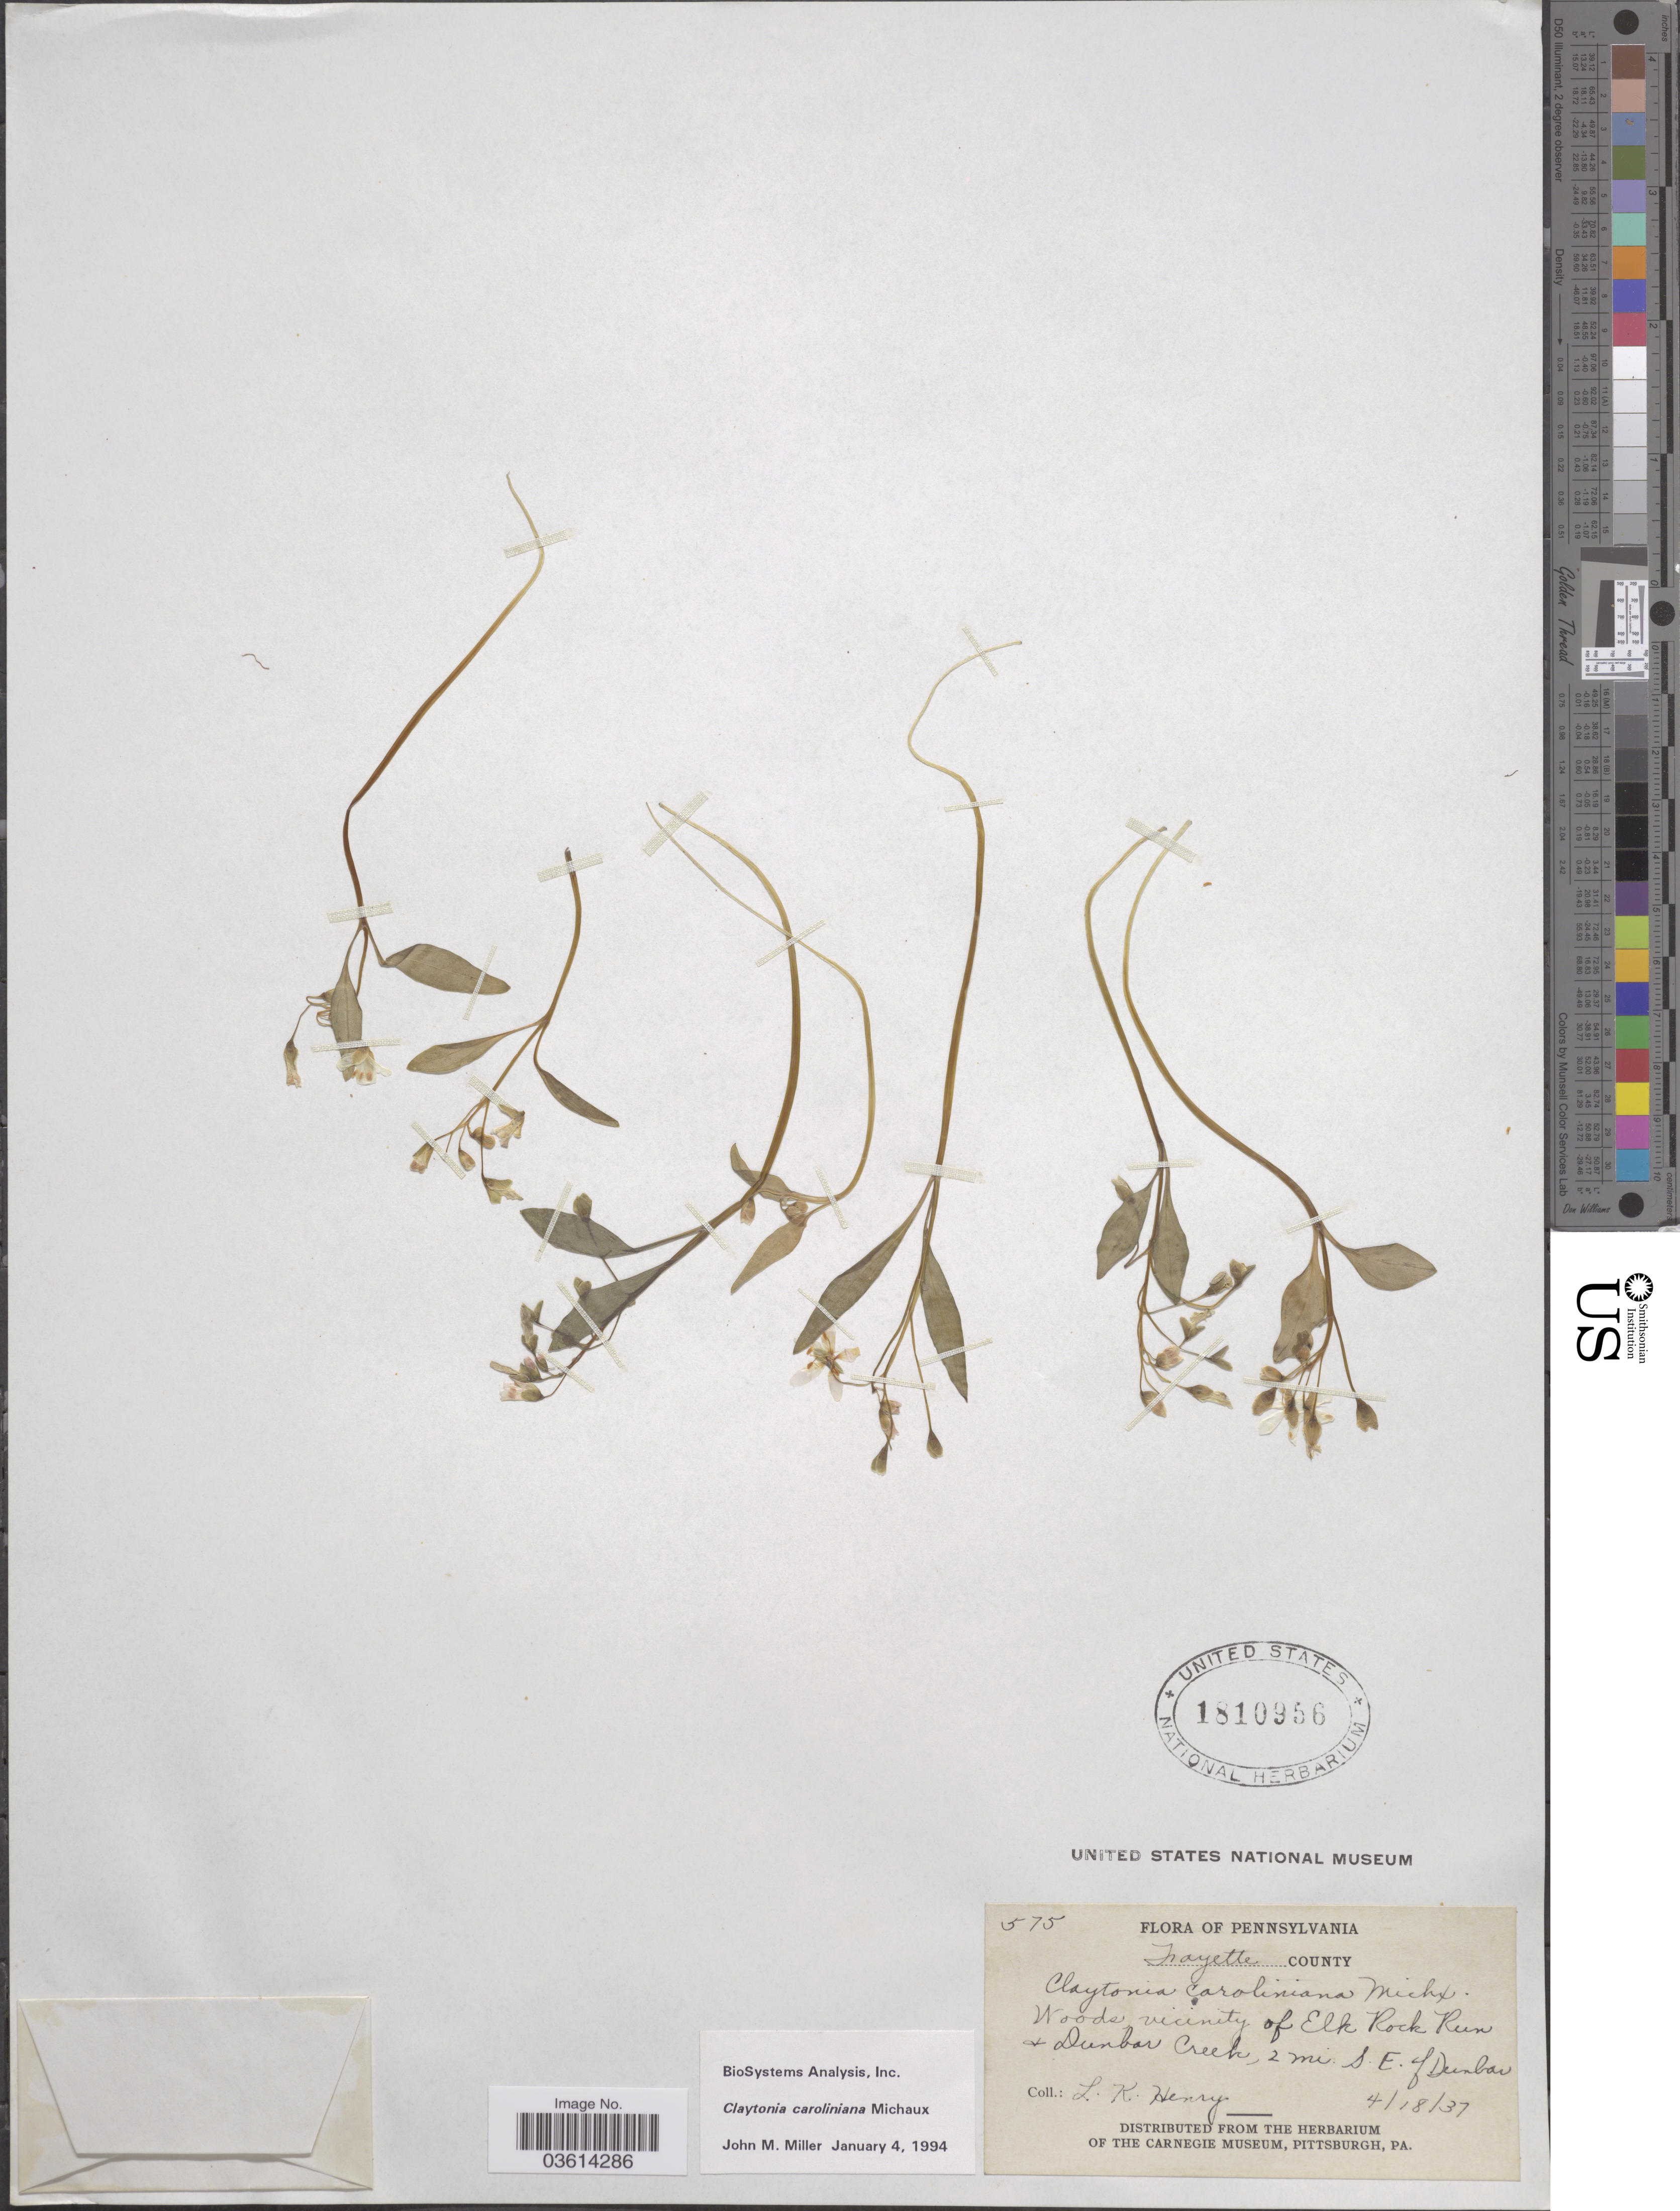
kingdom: Plantae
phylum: Tracheophyta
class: Magnoliopsida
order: Caryophyllales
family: Montiaceae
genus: Claytonia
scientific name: Claytonia caroliniana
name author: Michx.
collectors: L. K. Henry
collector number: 575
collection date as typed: Transcribed d/m/y: 18/4/37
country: United States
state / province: Pennsylvania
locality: Fayette County. Woods, vicinity of Elk Rock Run & Dunbar Creek, 2 mi. S.E. of Dunbar.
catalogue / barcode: US 1810956